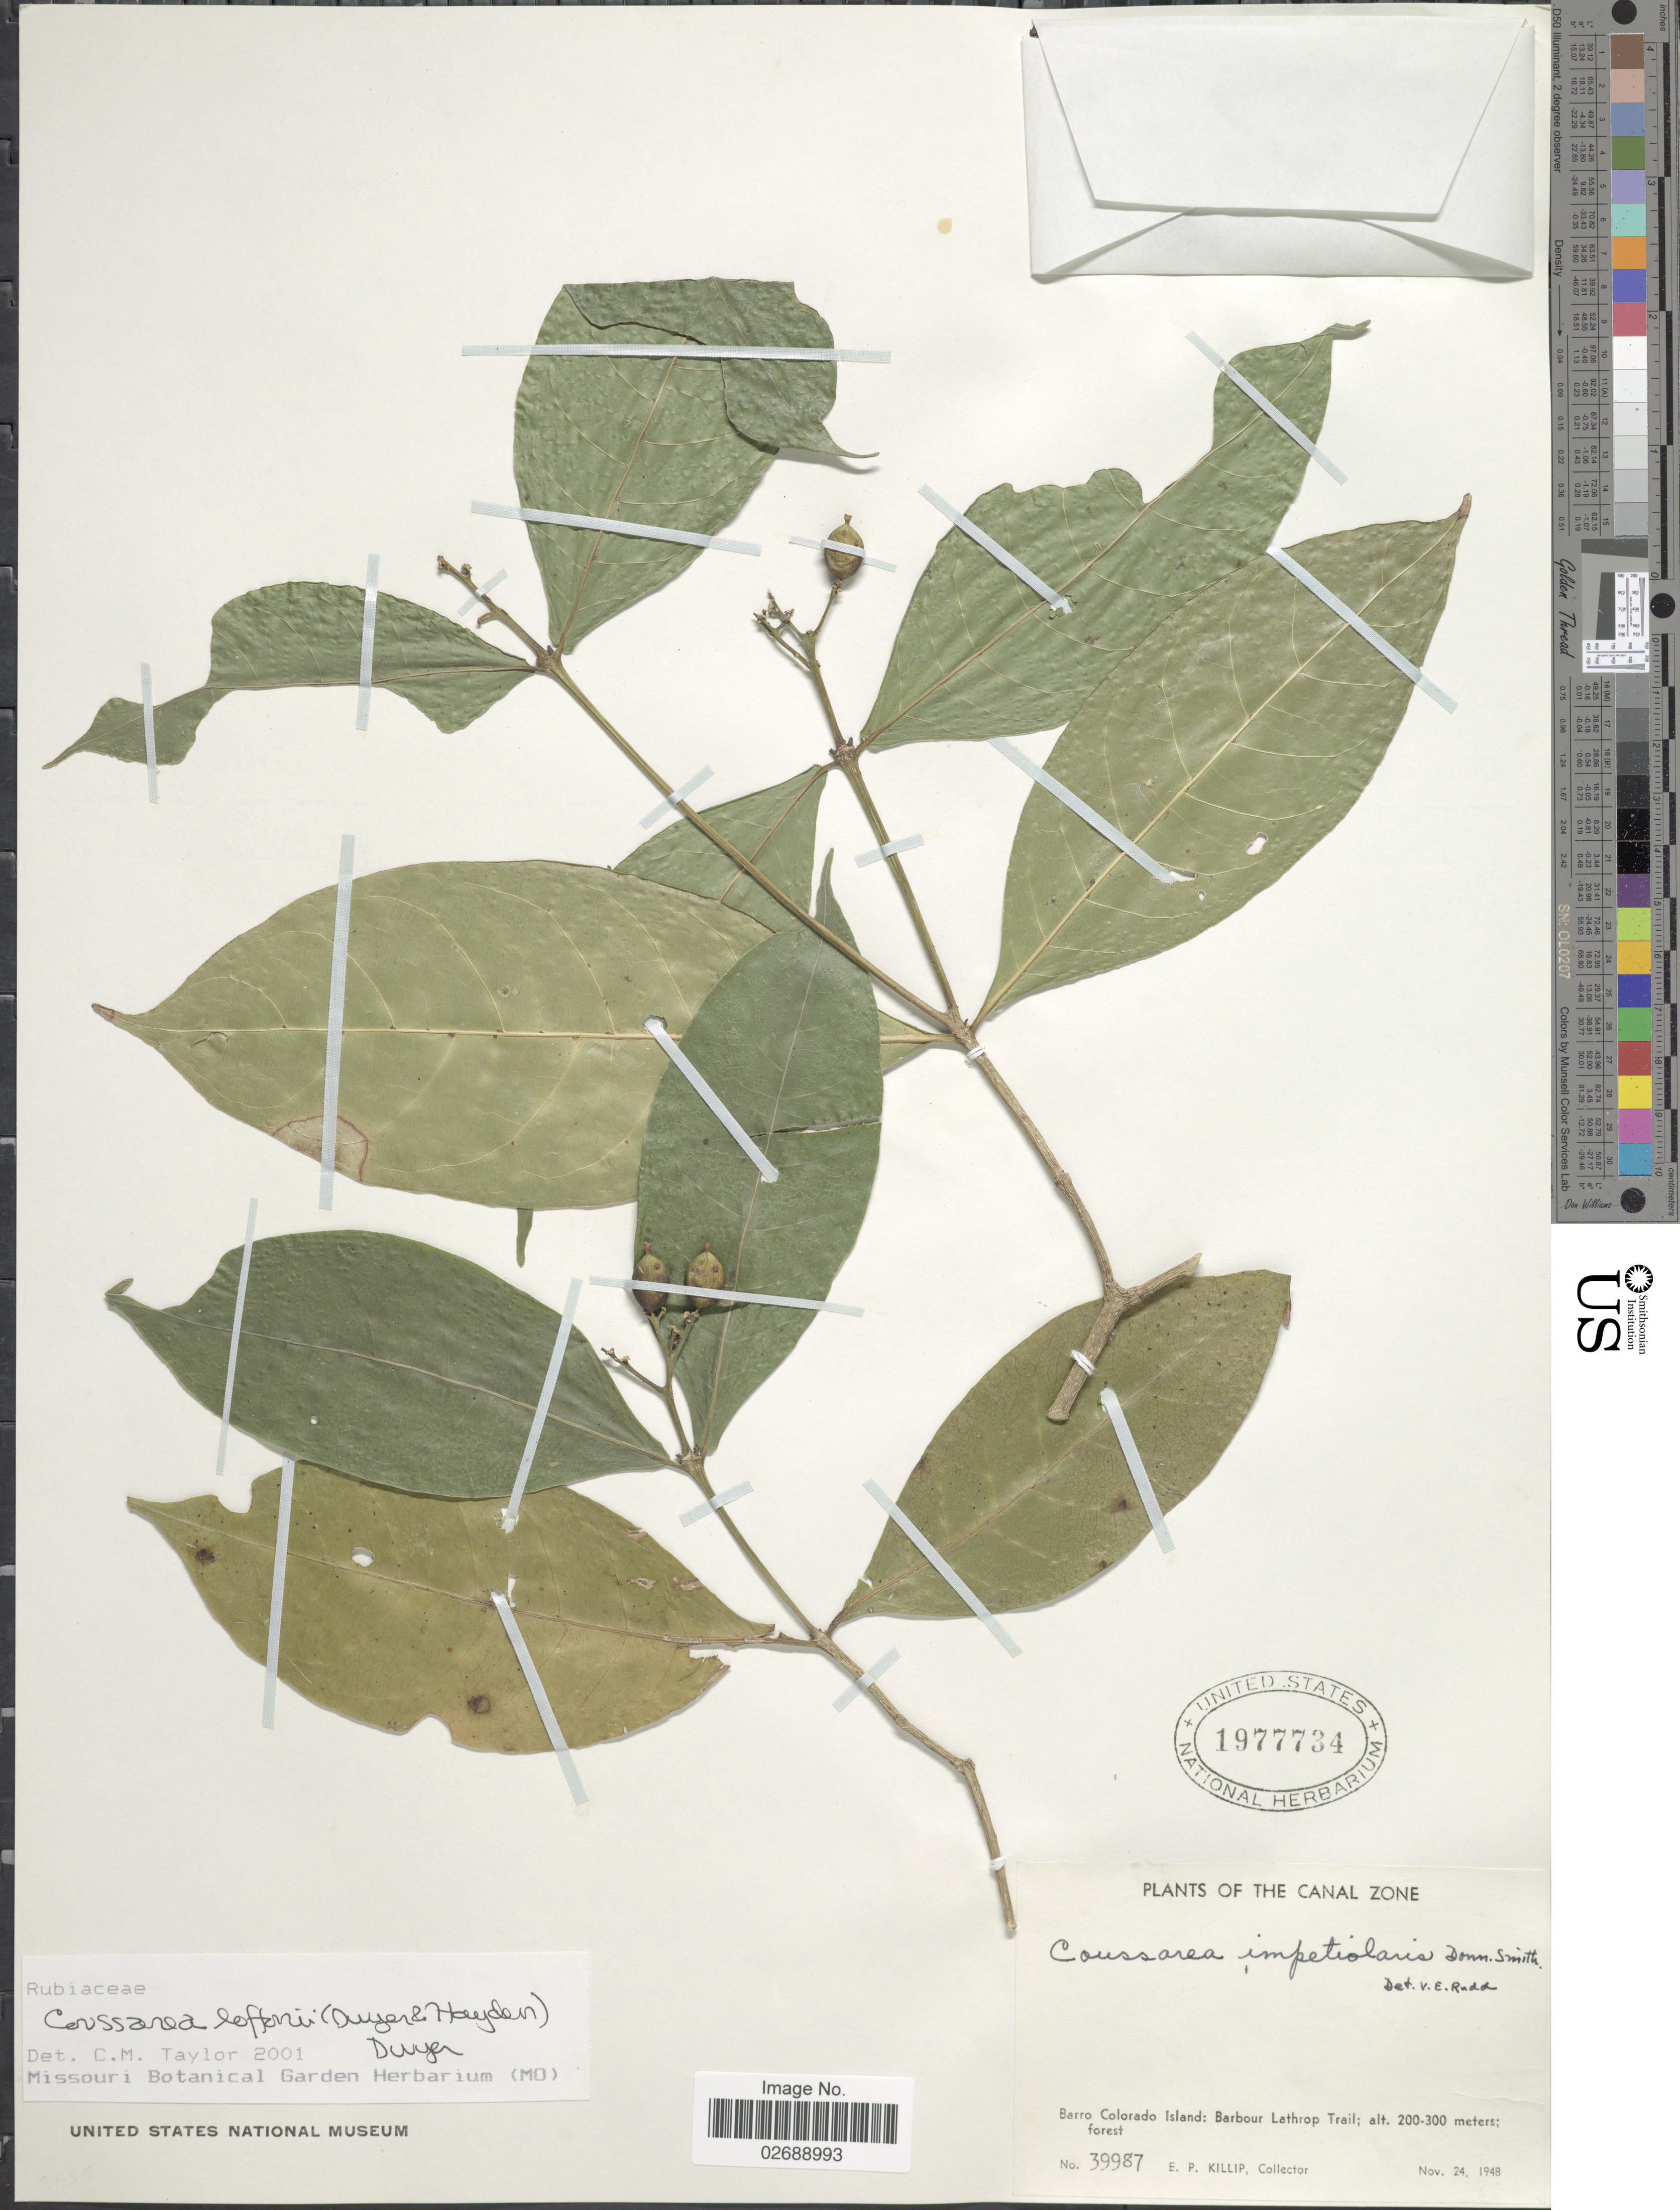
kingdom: Plantae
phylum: Tracheophyta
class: Magnoliopsida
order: Gentianales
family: Rubiaceae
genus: Coussarea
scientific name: Coussarea loftonii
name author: (Dwyer & M.V. Hayden) Dwyer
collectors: E. P. Killip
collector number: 39987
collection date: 1948-11-24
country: Panama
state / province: Panamá Oeste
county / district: Canal Zone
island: Barro Colorado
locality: Canal Zone. Barro Colorado Island: Barbour Lathrop Trail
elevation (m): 200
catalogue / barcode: US 1977734